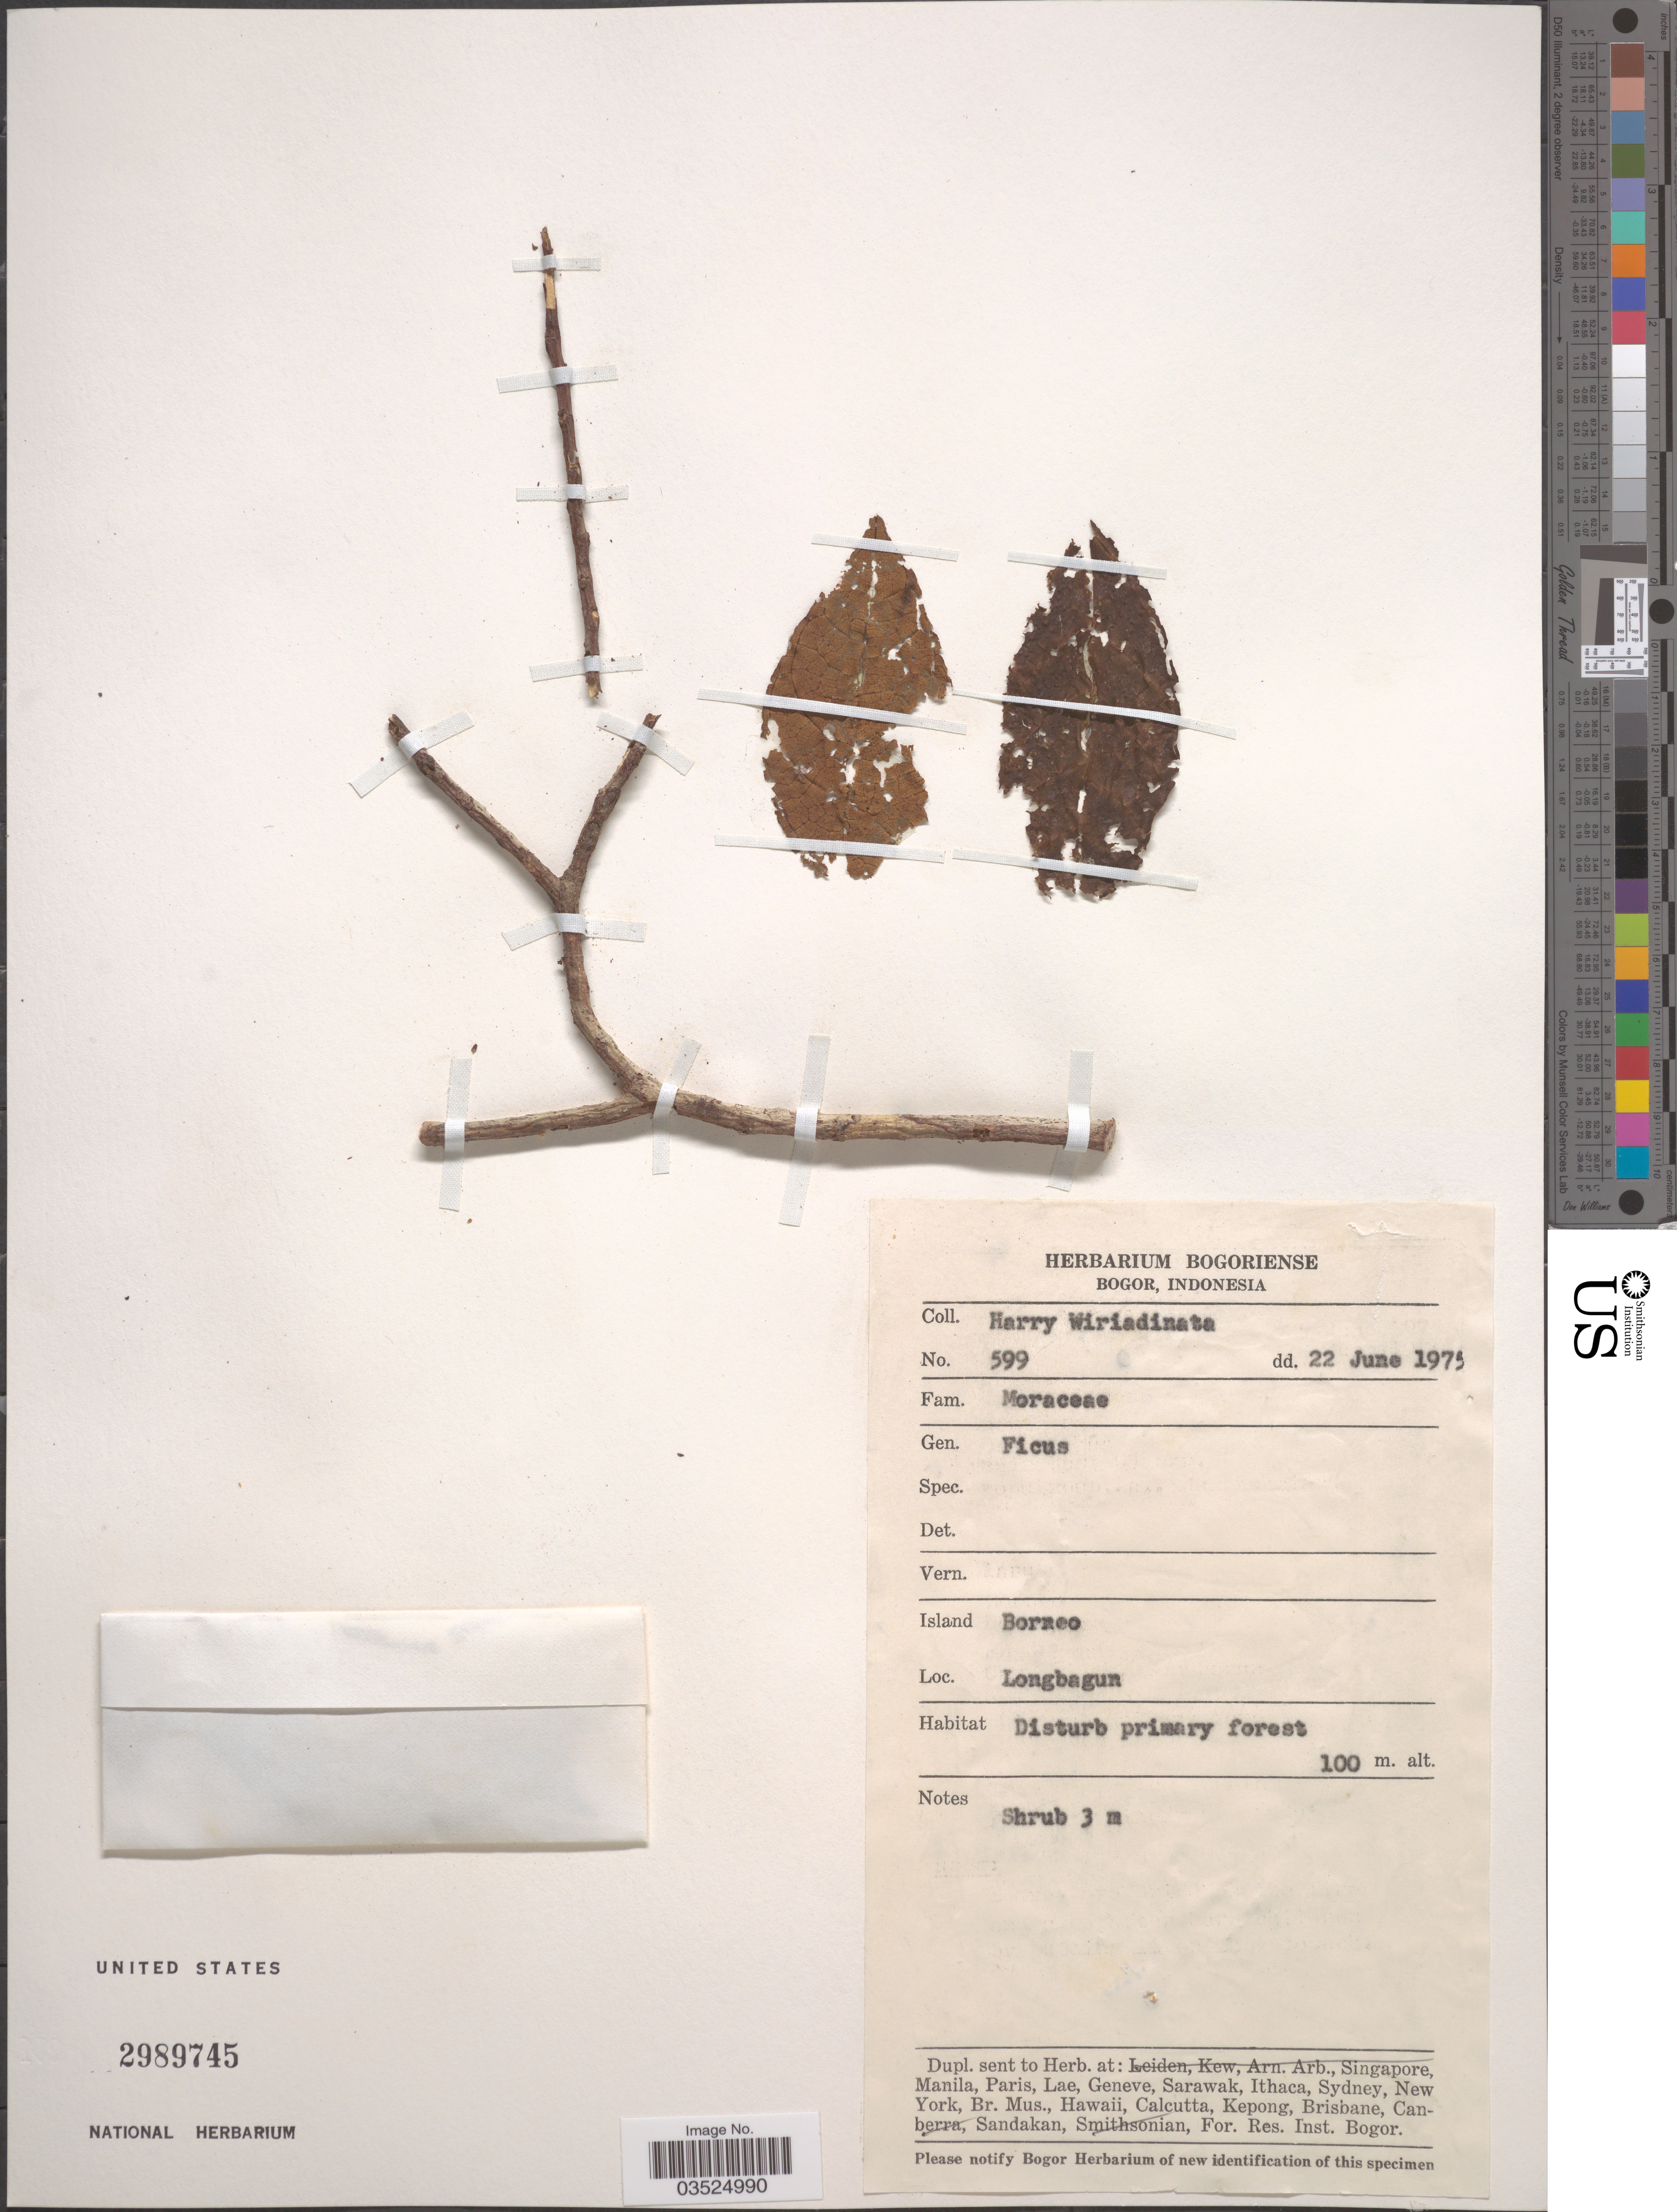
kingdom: Plantae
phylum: Tracheophyta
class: Magnoliopsida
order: Rosales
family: Moraceae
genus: Ficus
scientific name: Ficus sp.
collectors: H. Wiriadinata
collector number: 599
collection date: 1975-06-22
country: Indonesia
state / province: Kalimantan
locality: Island Borneo. Longbagun.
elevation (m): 100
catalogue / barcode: US 2989745